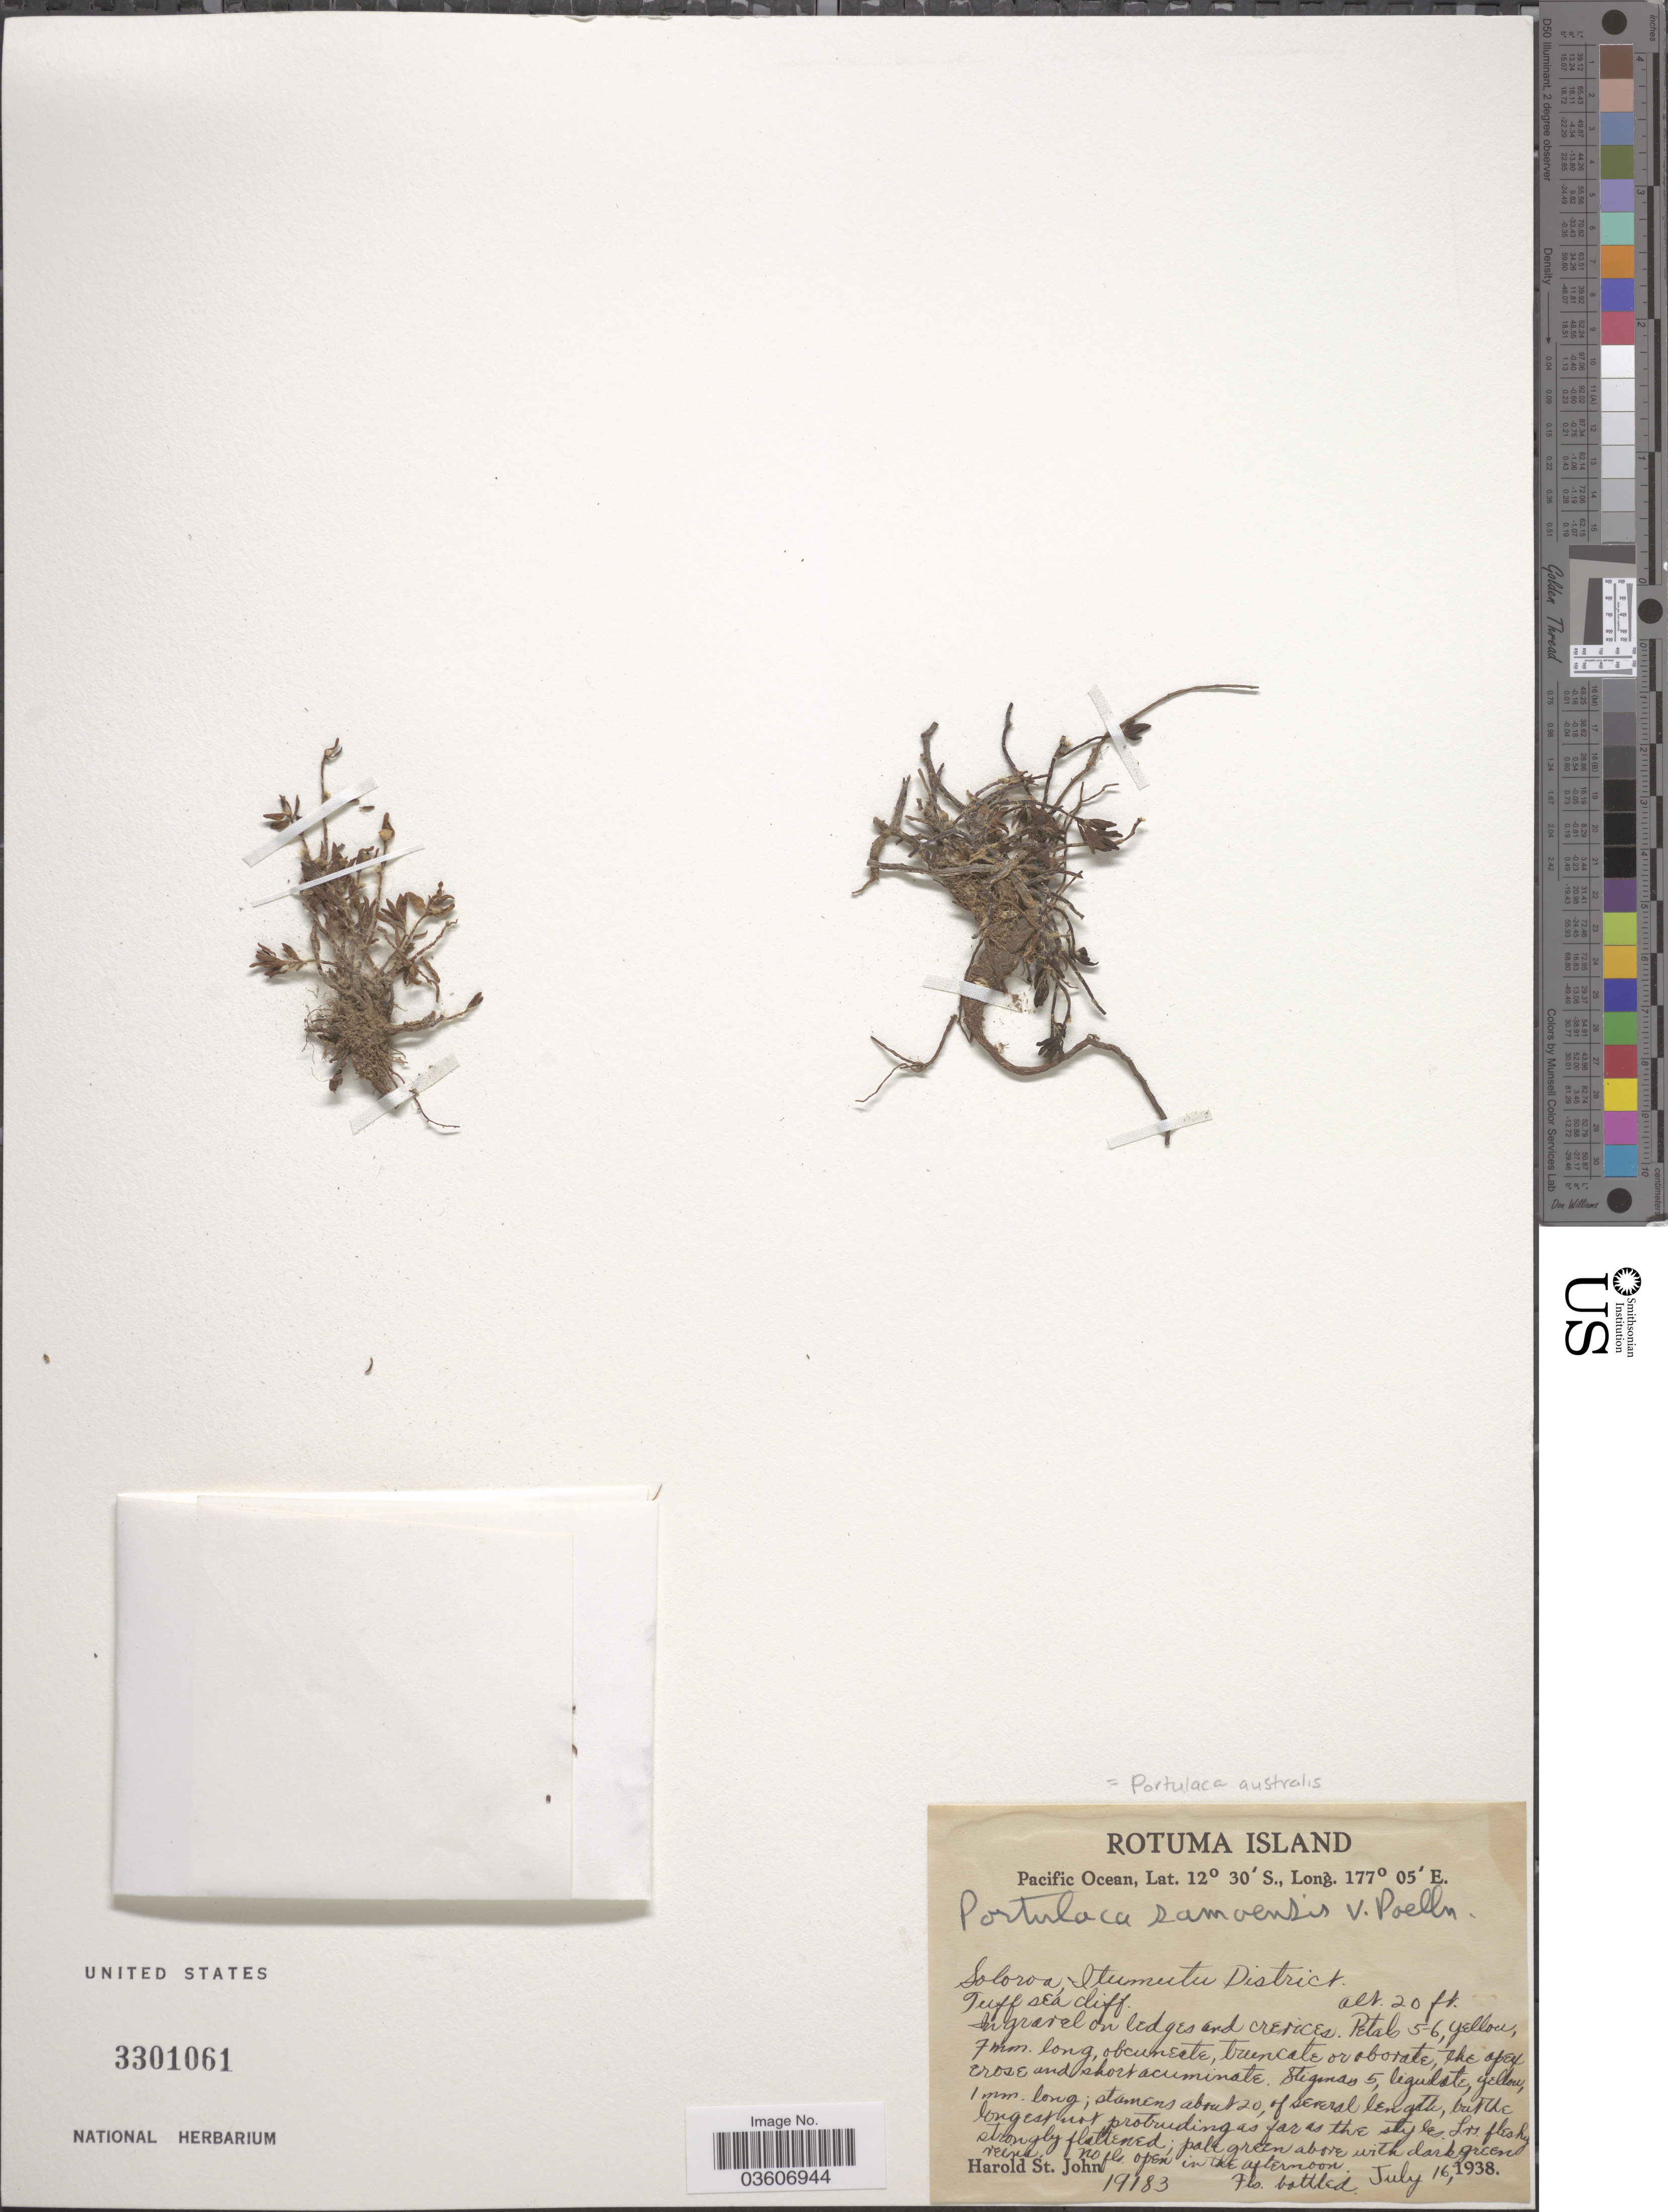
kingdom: Plantae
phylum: Tracheophyta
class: Magnoliopsida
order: Caryophyllales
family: Portulacaceae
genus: Portulaca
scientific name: Portulaca australis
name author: Endl.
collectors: H. St. John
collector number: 19183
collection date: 1938-07-16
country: Fiji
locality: Rotuma Island. Pacific Ocean. Soloroa, Itumutu District.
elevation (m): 6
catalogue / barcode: US 3301061